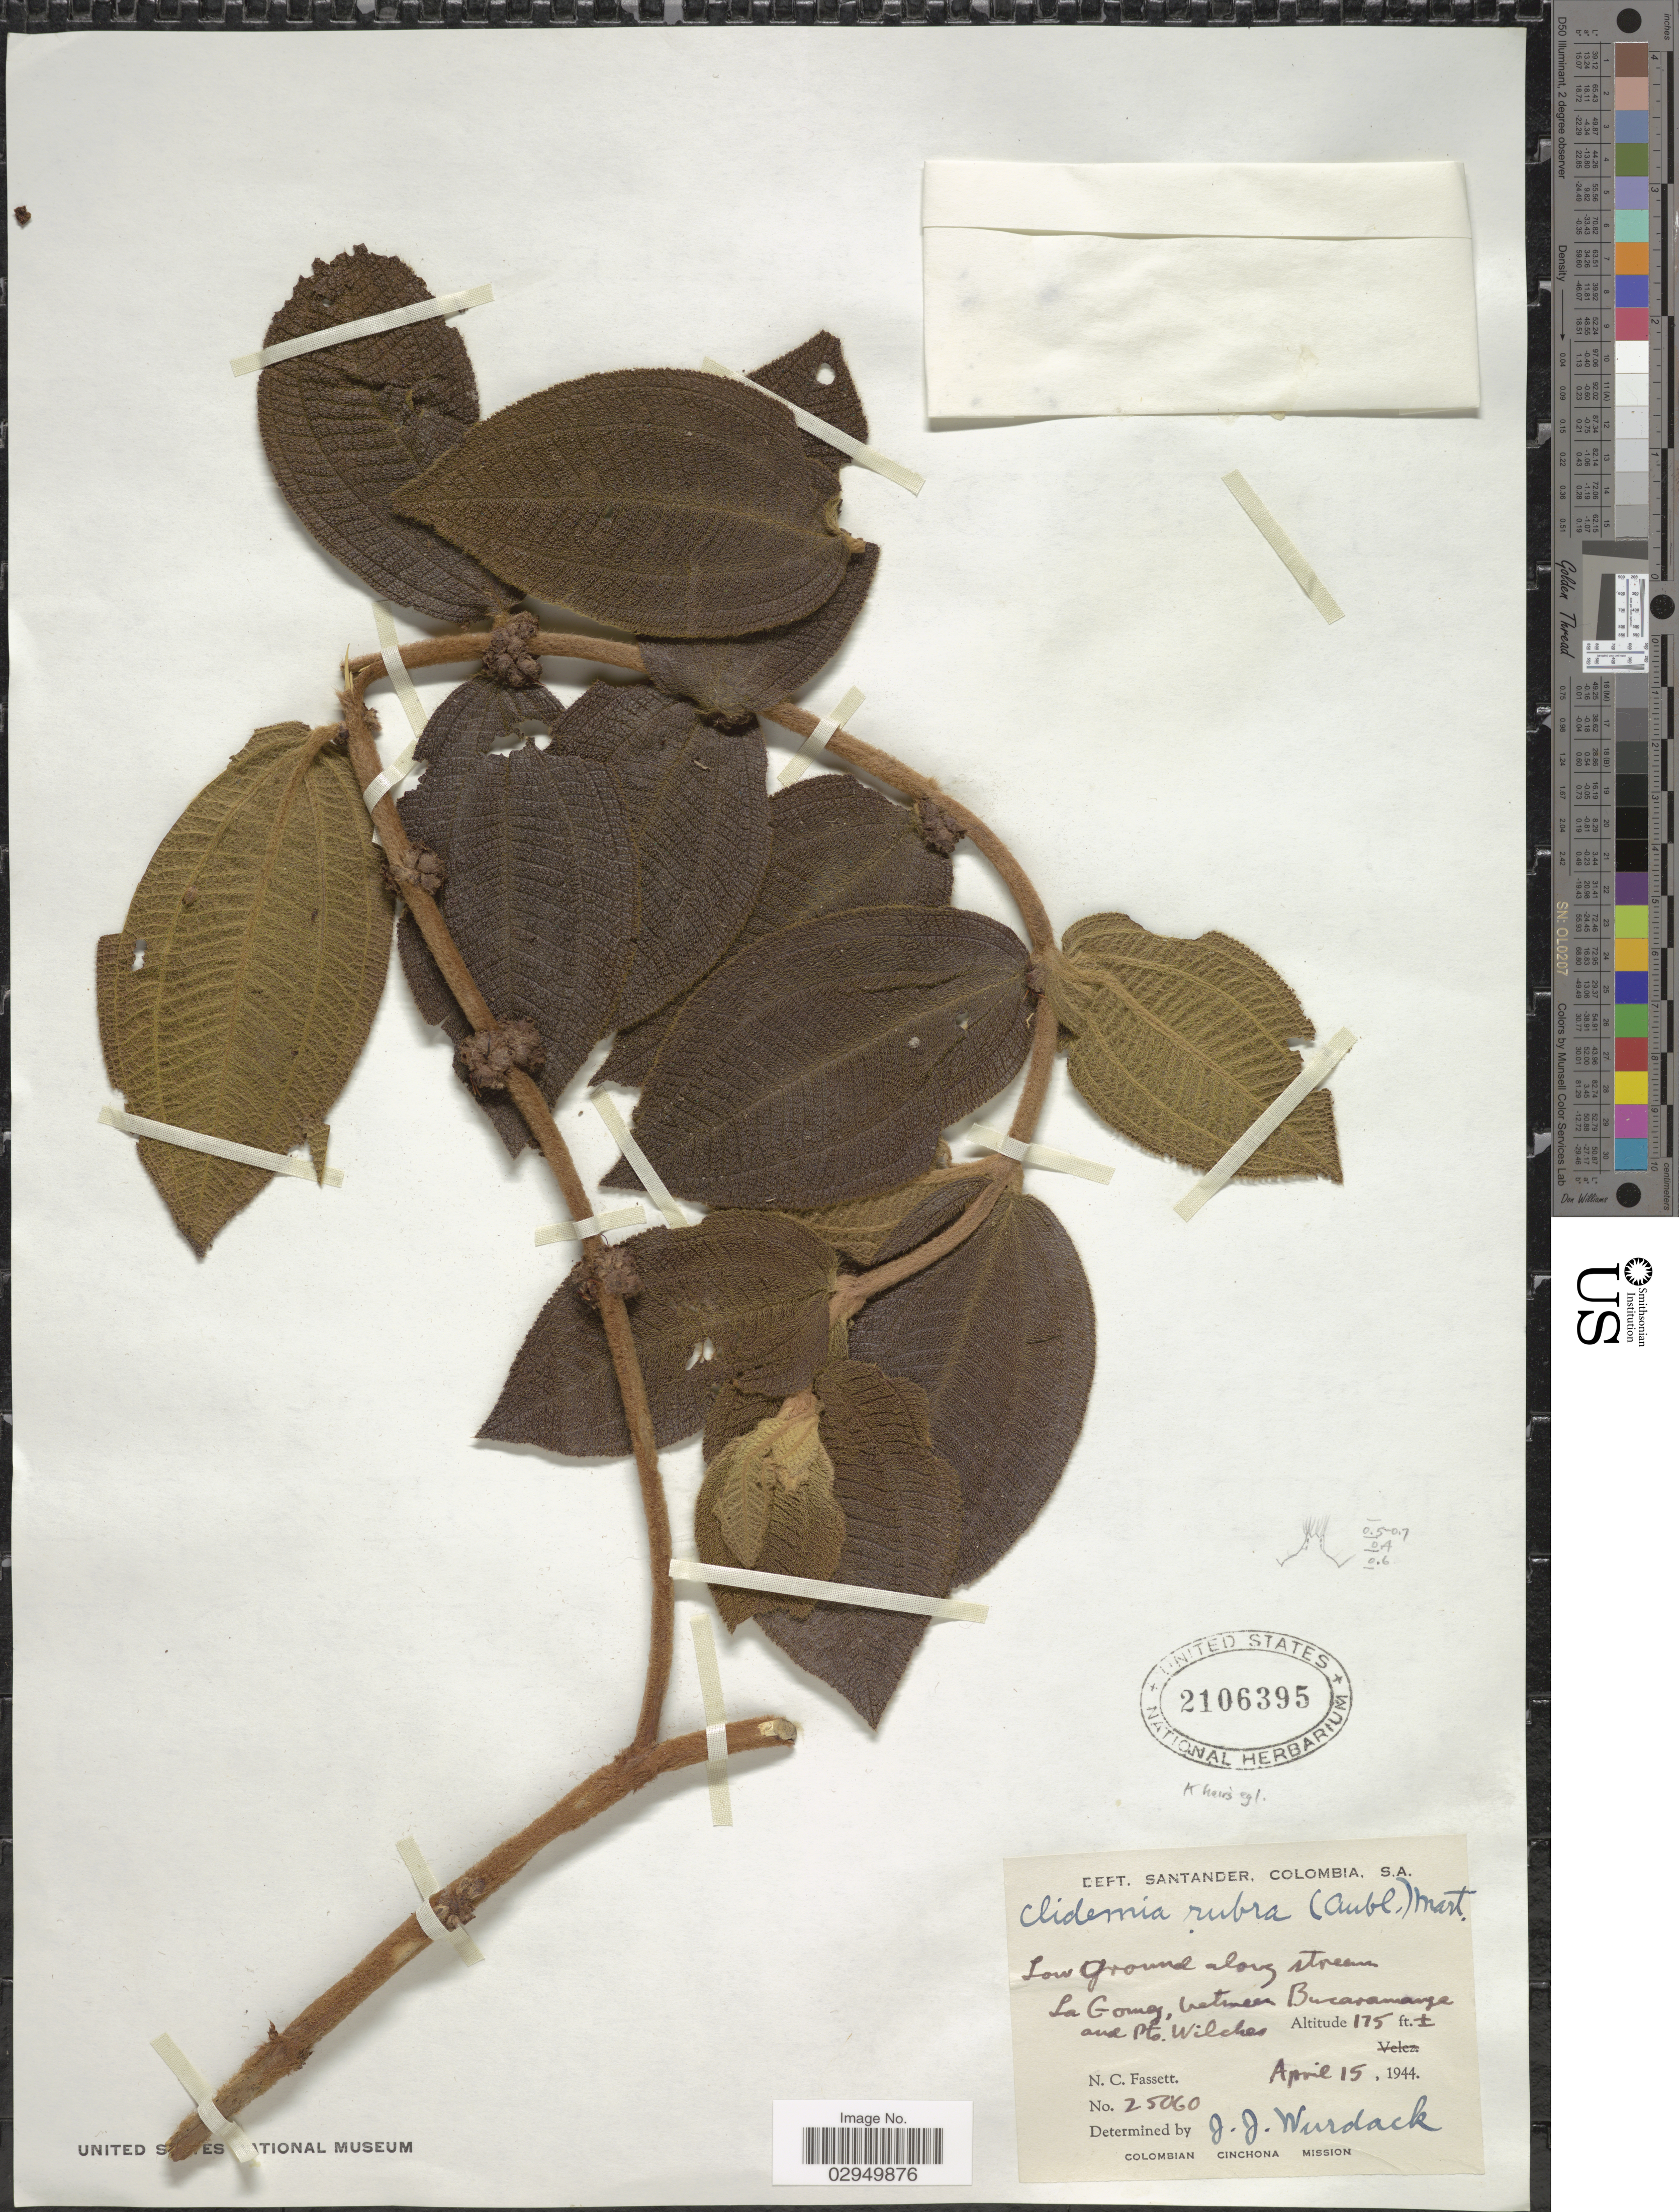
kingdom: Plantae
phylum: Tracheophyta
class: Magnoliopsida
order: Myrtales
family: Melastomataceae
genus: Clidemia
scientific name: Clidemia sericea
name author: D. Don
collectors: N. C. Fassett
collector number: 25060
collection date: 1944-04-15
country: Colombia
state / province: Santander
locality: Dept. Santander. Low ground along stream. La Gomez, between Bucaramanga and Pto. Wilches.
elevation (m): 53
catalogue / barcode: US 2106395